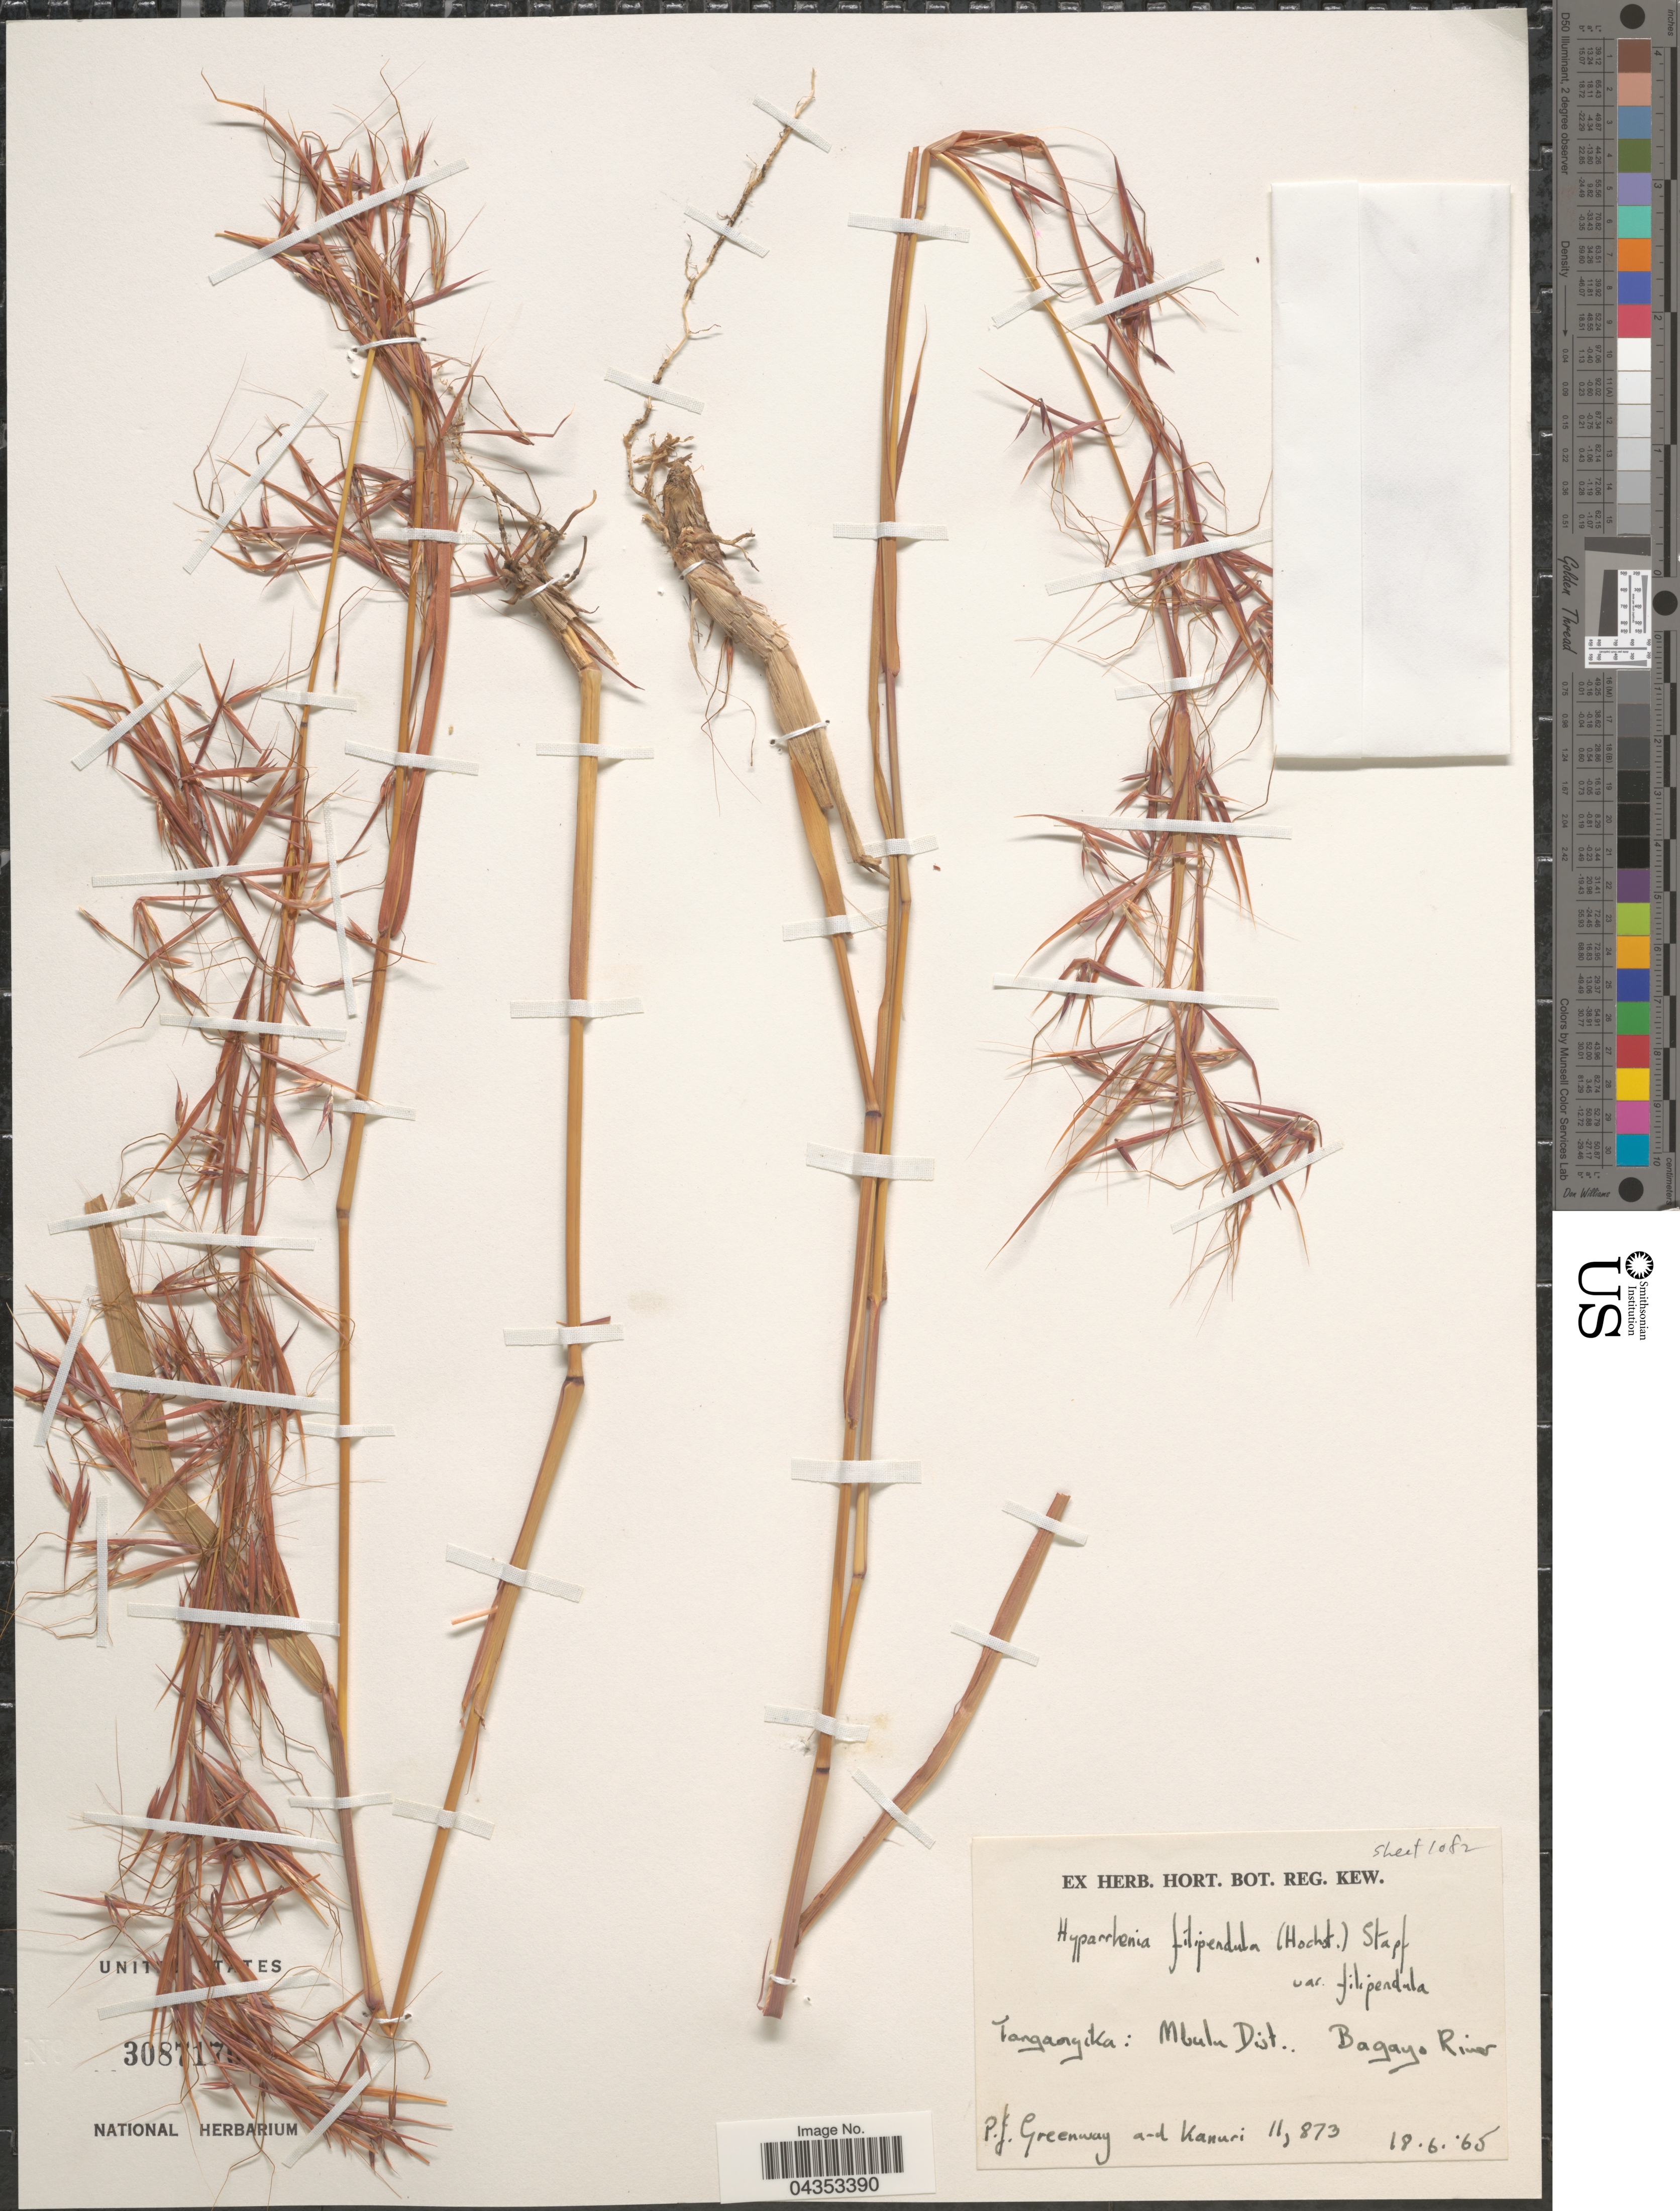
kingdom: Plantae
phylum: Tracheophyta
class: Liliopsida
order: Poales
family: Poaceae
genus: Hyparrhenia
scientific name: Hyparrhenia filipendula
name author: (Hochr.) Stapf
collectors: P. J. Greenway & -. Kanuri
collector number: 11873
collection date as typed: Transcribed d/m/y: 18/6/65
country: Tanzania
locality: Tanganyika: Mbulu Dist., Bagayo River.